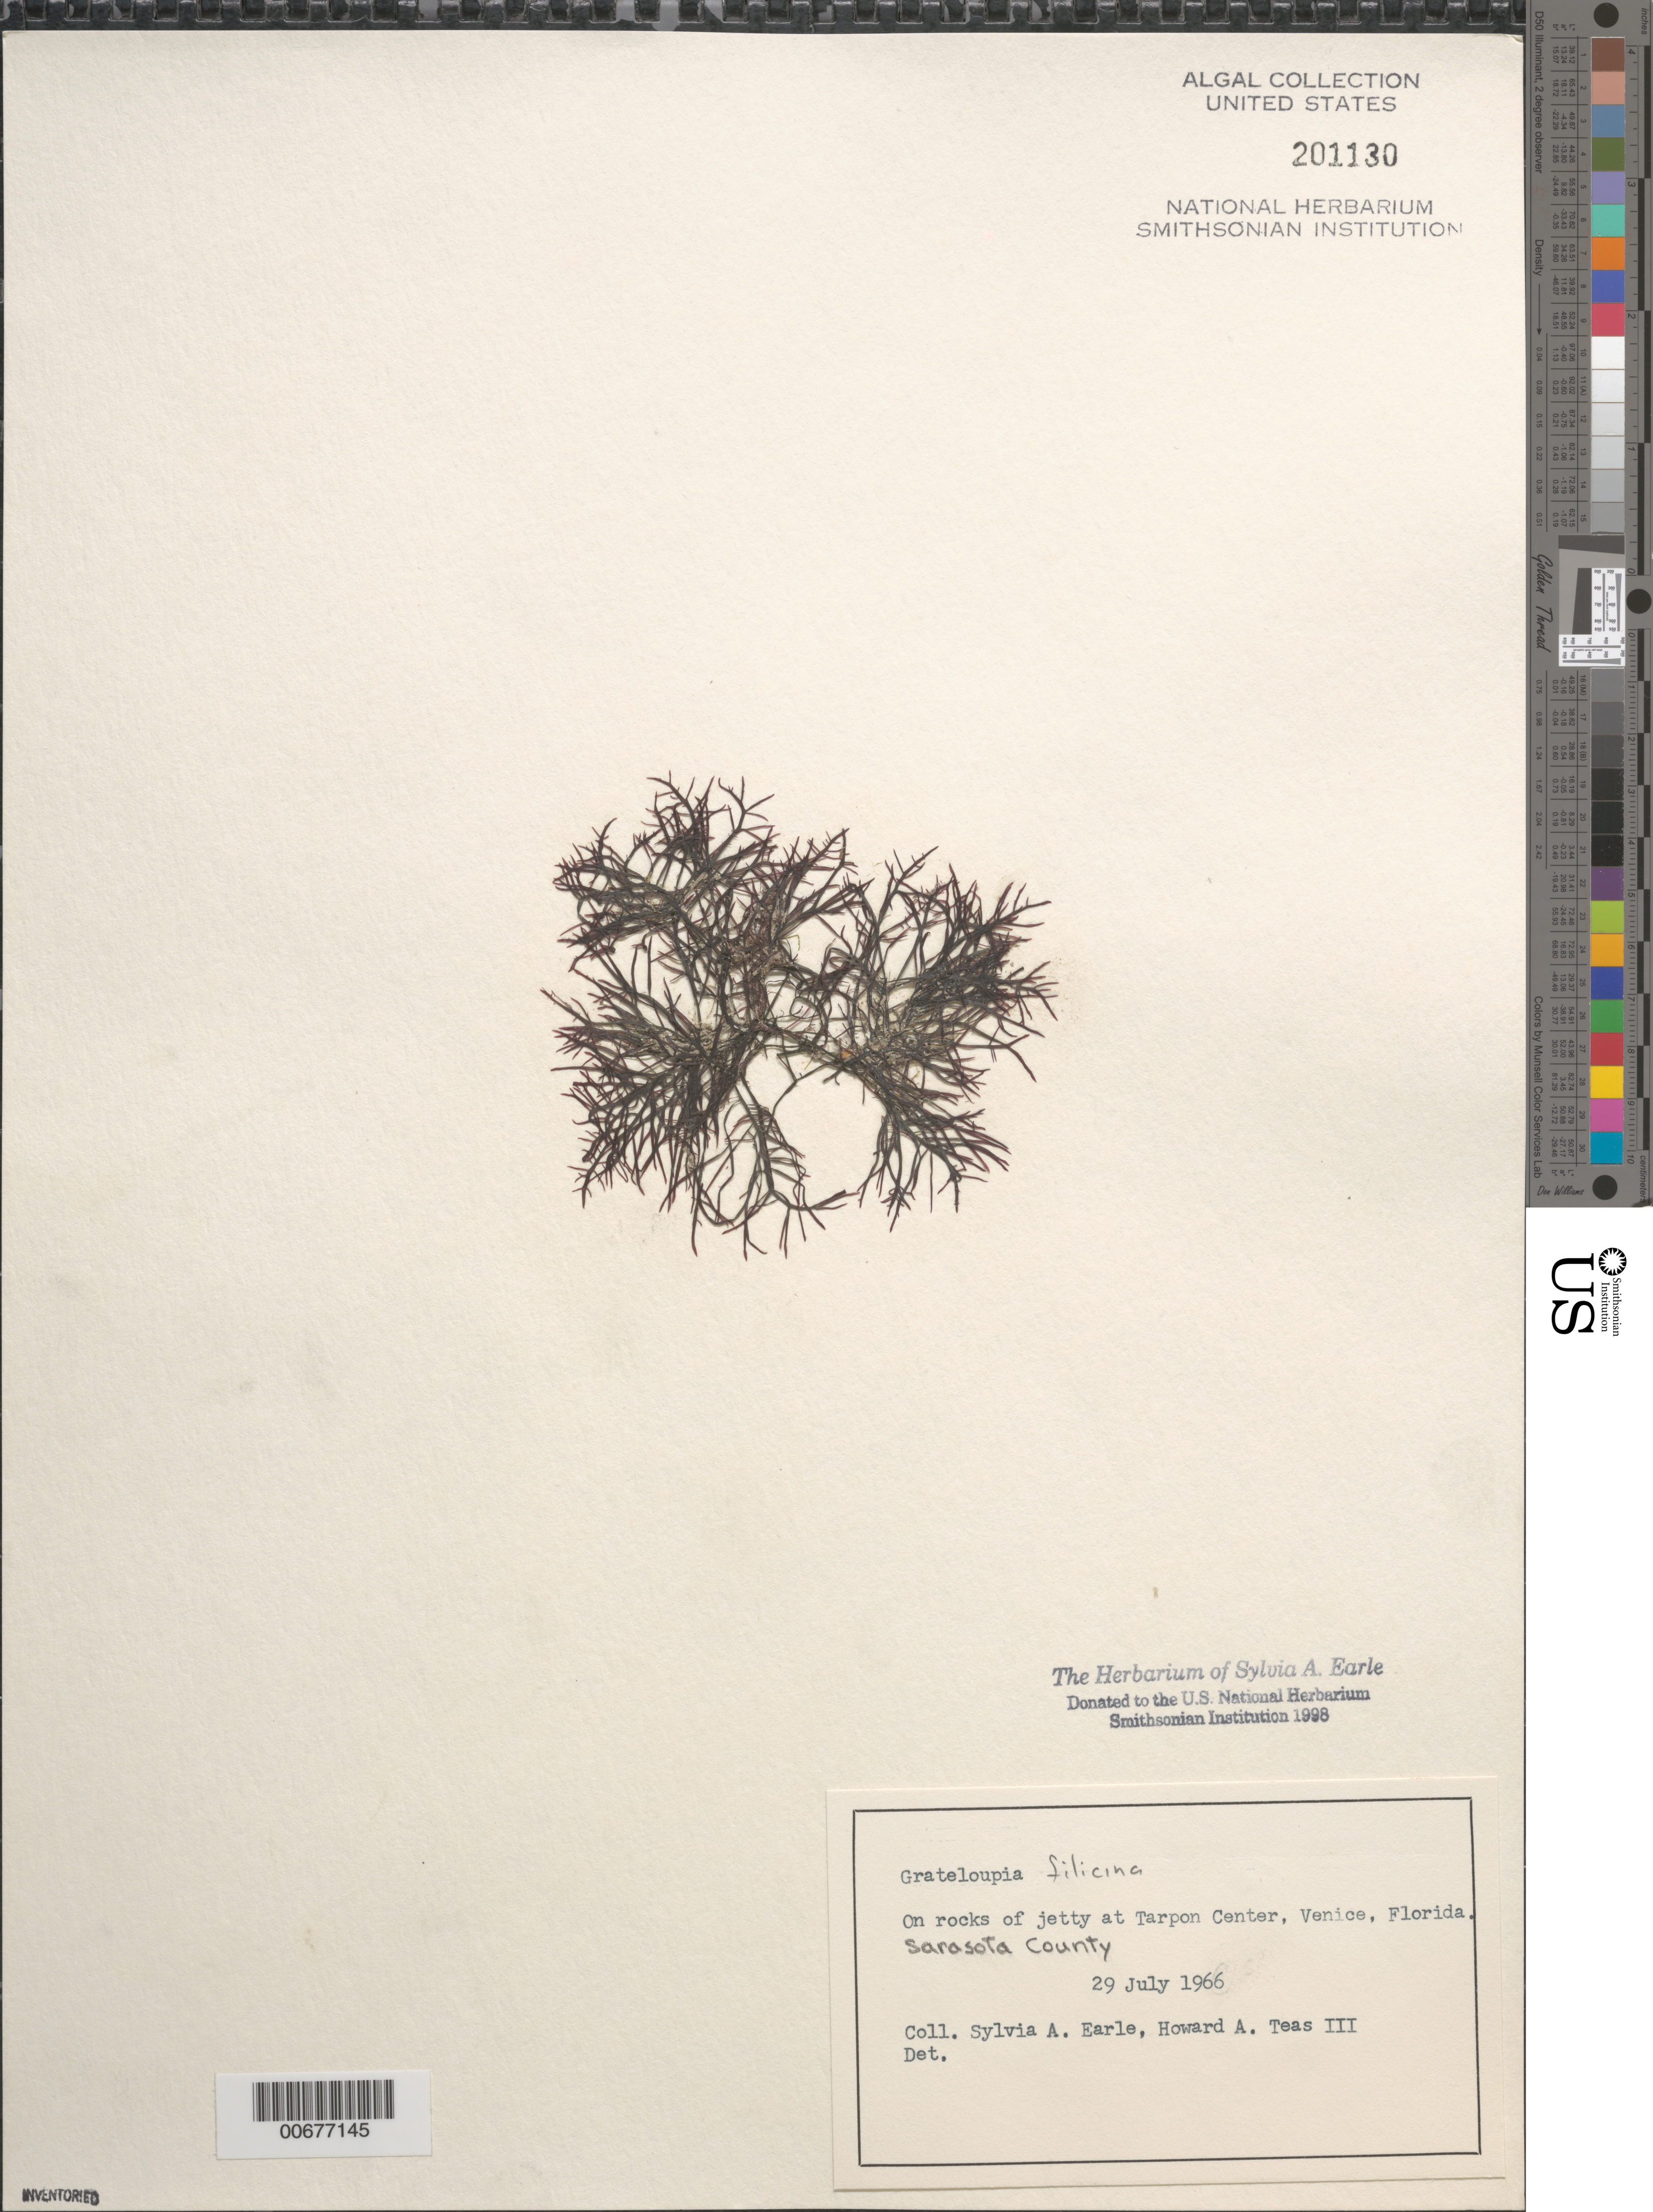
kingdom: Plantae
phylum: Rhodophyta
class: Florideophyceae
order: Halymeniales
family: Halymeniaceae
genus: Grateloupia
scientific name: Grateloupia filicina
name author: (J.V.Lamouroux) C. Agardh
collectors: S. A. Earle & H. Teas III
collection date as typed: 29 Jul 1966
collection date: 1966-07-29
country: United States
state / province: Florida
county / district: Sarasota County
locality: Tarpon Center jetty, Venice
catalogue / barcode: US 201130